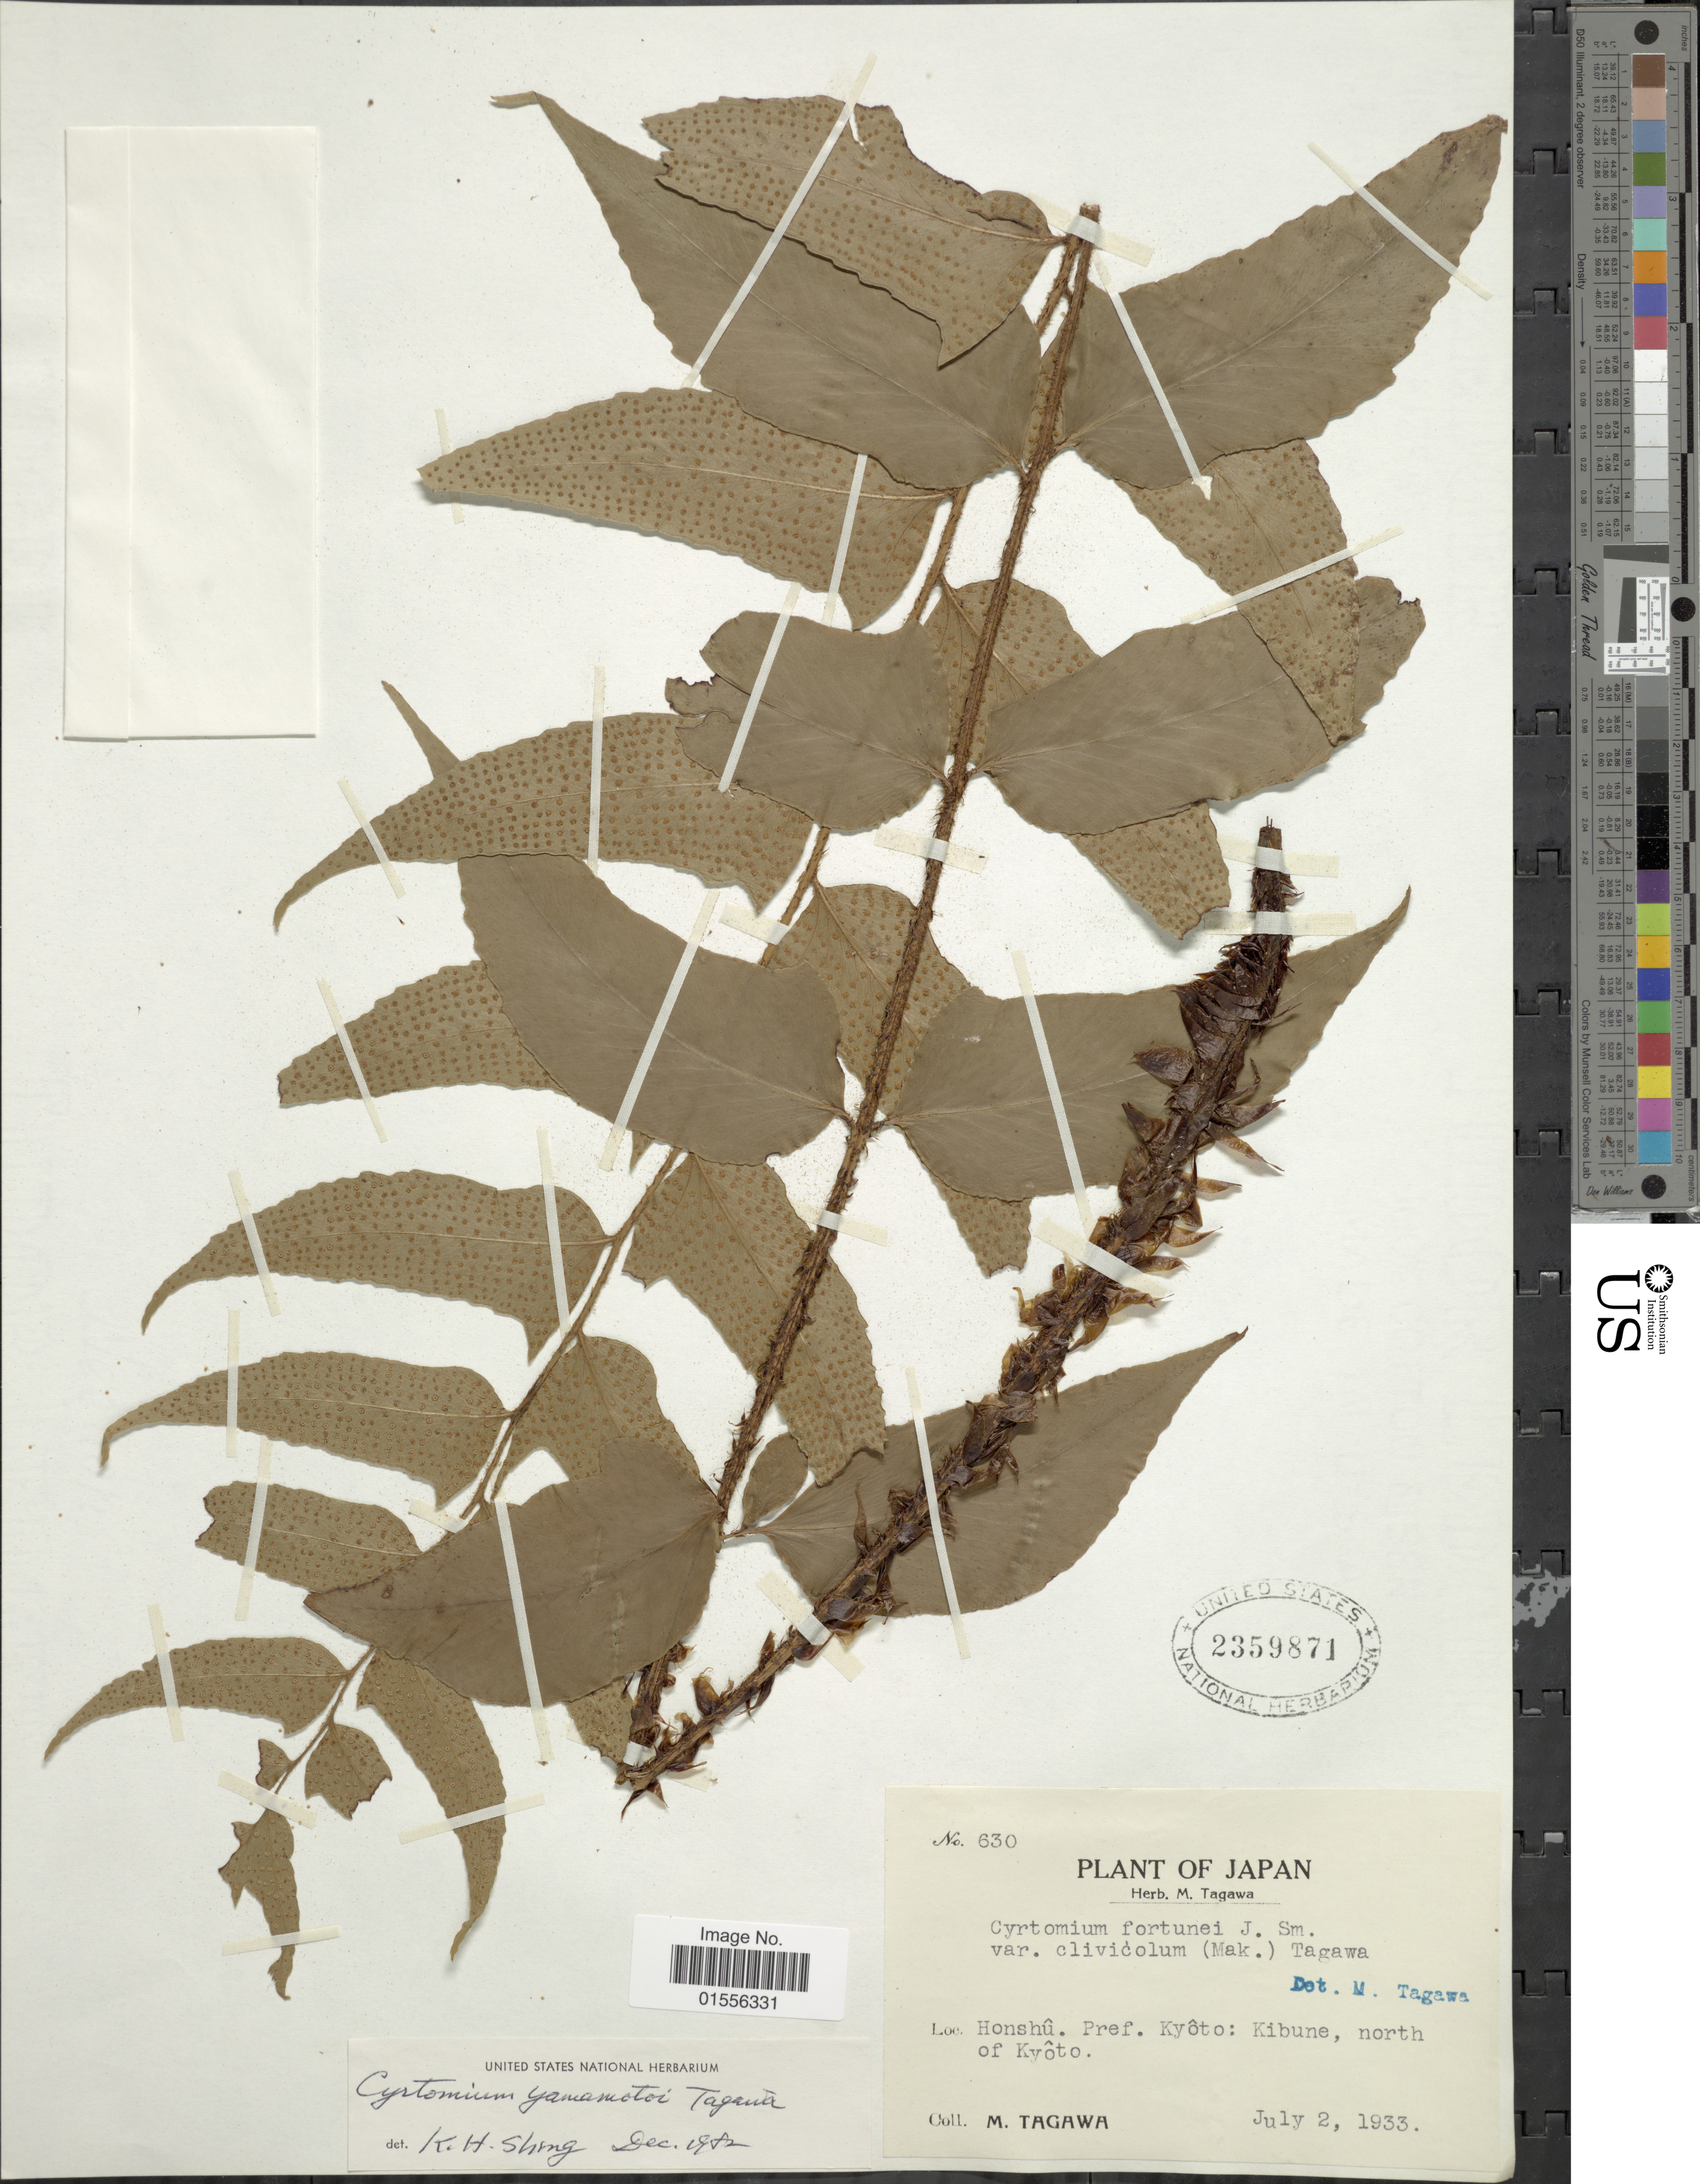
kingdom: Plantae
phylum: Tracheophyta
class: Polypodiopsida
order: Polypodiales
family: Dryopteridaceae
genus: Cyrtomium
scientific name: Cyrtomium yamamotoi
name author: Tagawa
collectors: M. Tagawa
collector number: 630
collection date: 1933-07-02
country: Japan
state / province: Kyoto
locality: Honshû Pref Kyôto: Kibune, north of Kyôto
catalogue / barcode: US 2359871